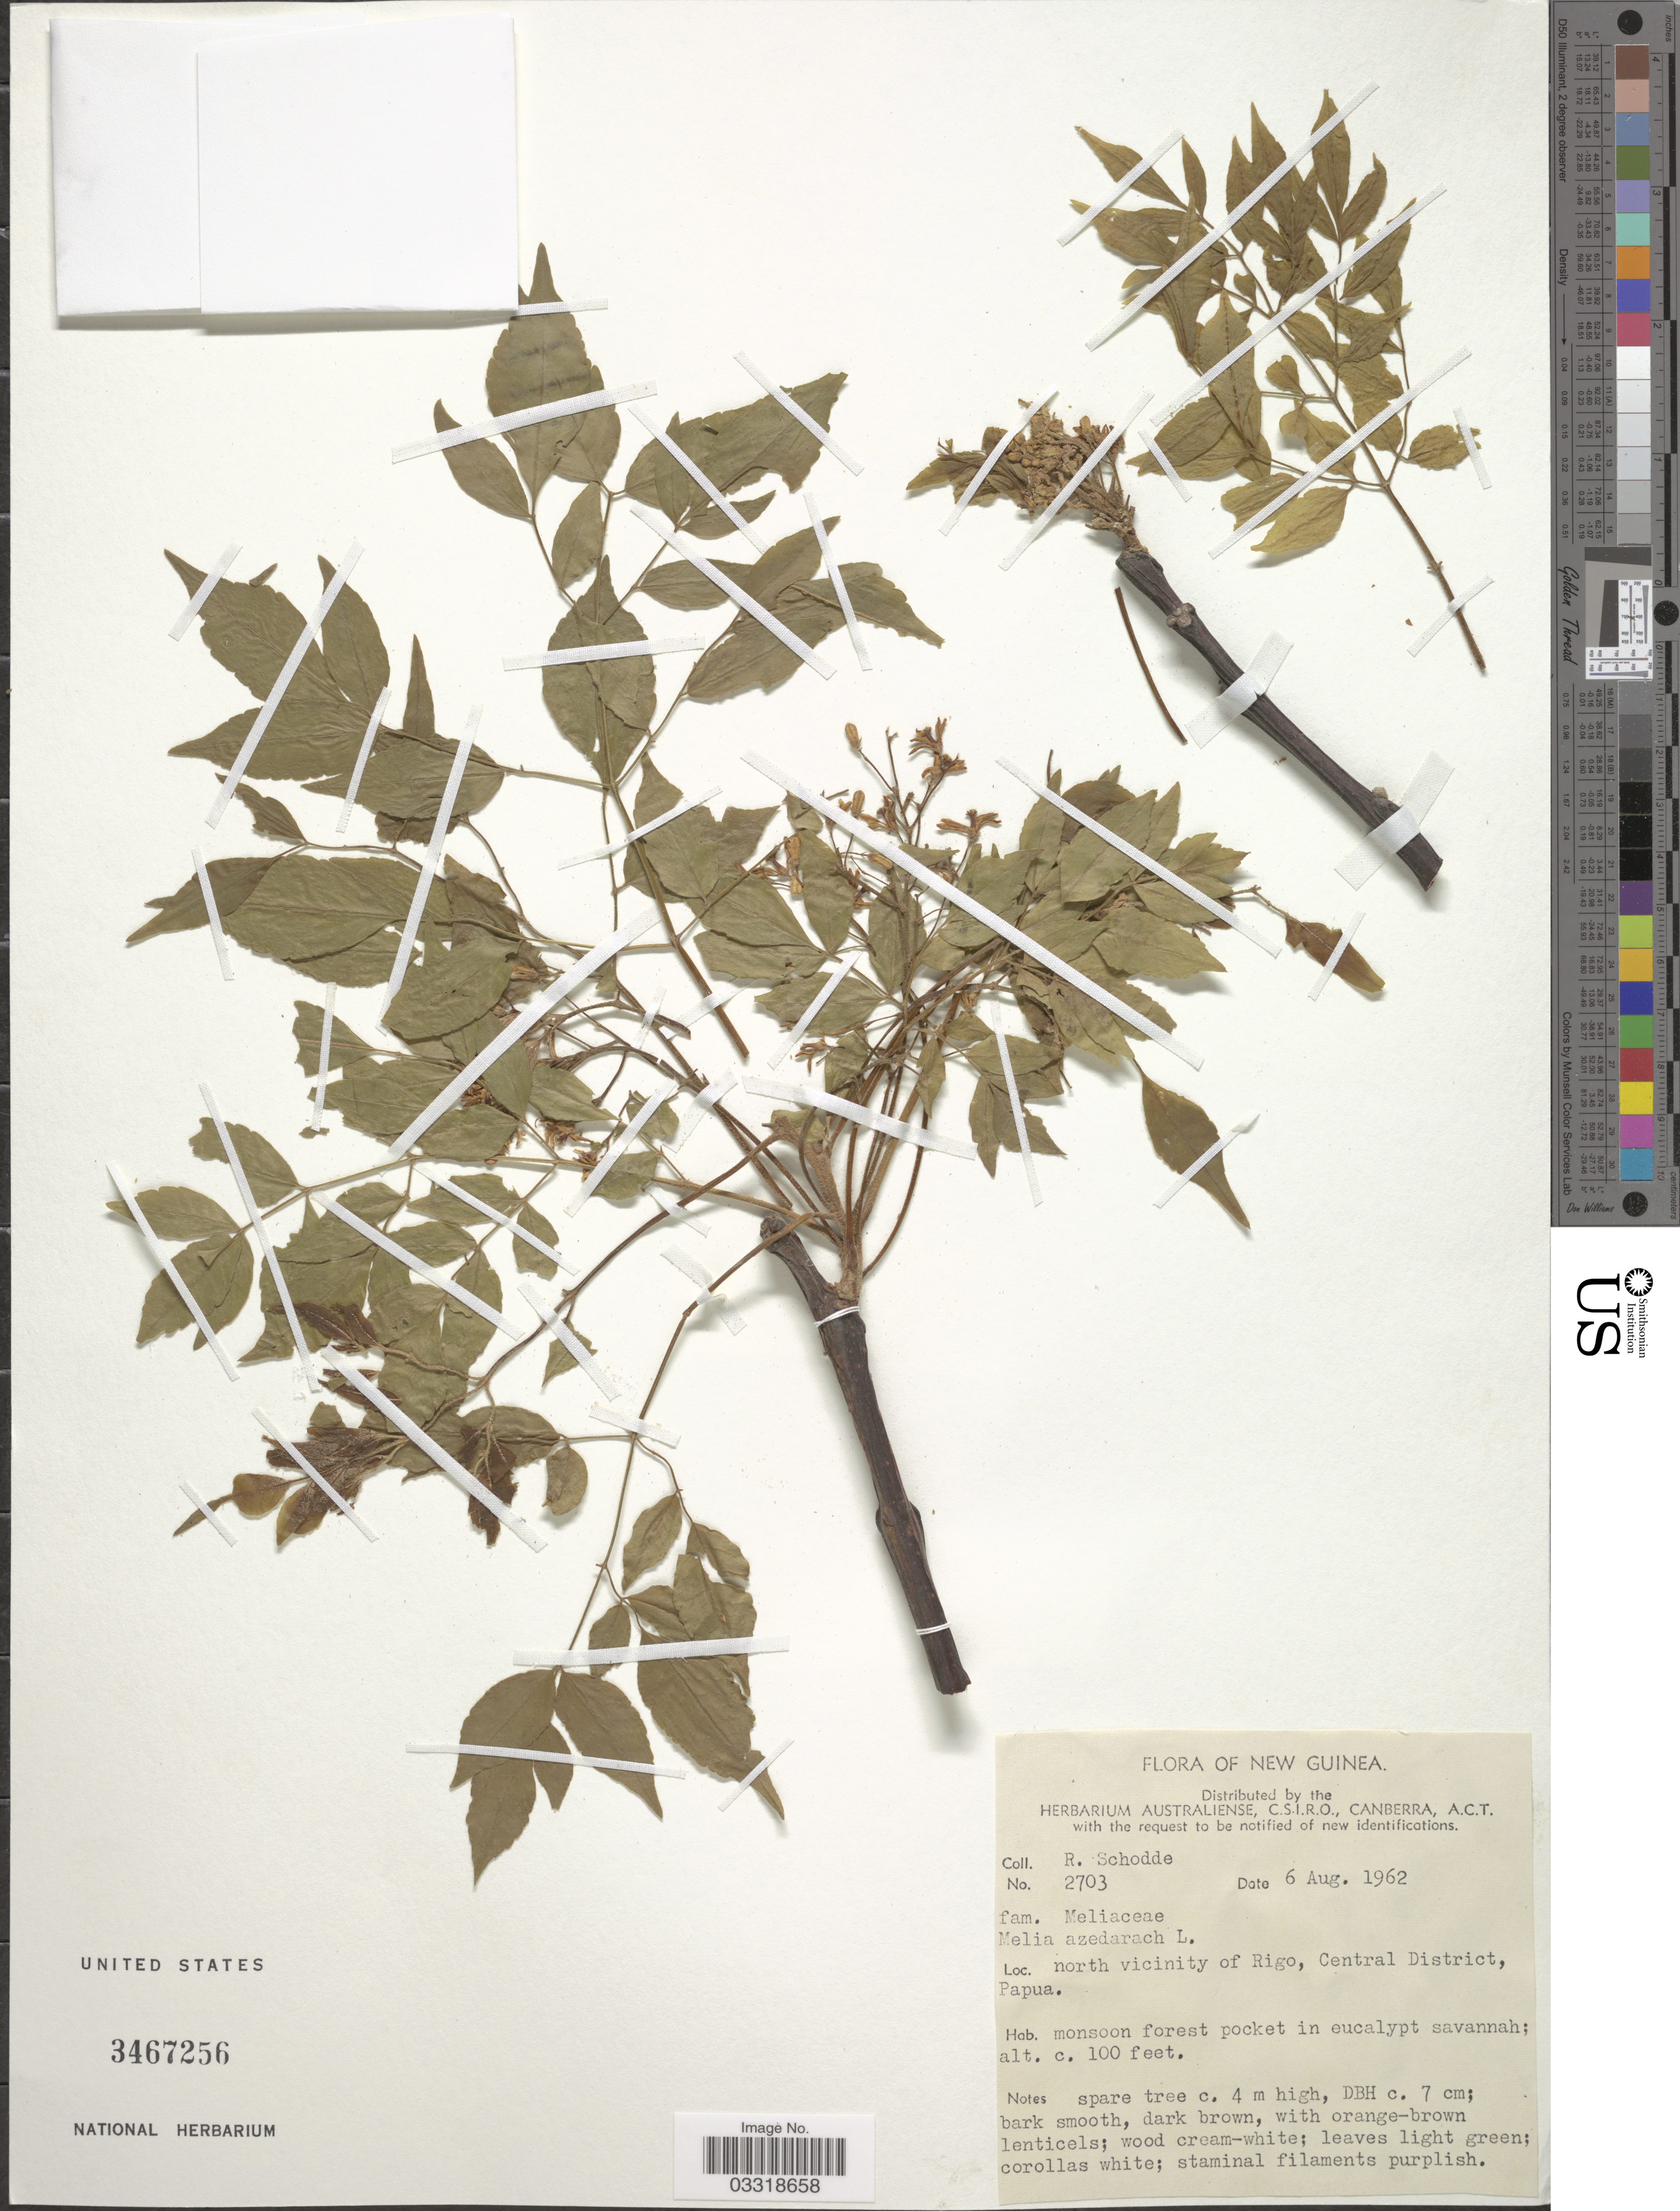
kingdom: Plantae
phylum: Tracheophyta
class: Magnoliopsida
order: Sapindales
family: Meliaceae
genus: Melia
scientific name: Melia azedarach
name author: L.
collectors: R. Schodde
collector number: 2703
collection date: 1962-08-06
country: Papua New Guinea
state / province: Central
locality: New Guinea. North vicinity of Rigo, Central District, Papua.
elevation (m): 30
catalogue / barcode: US 3467256